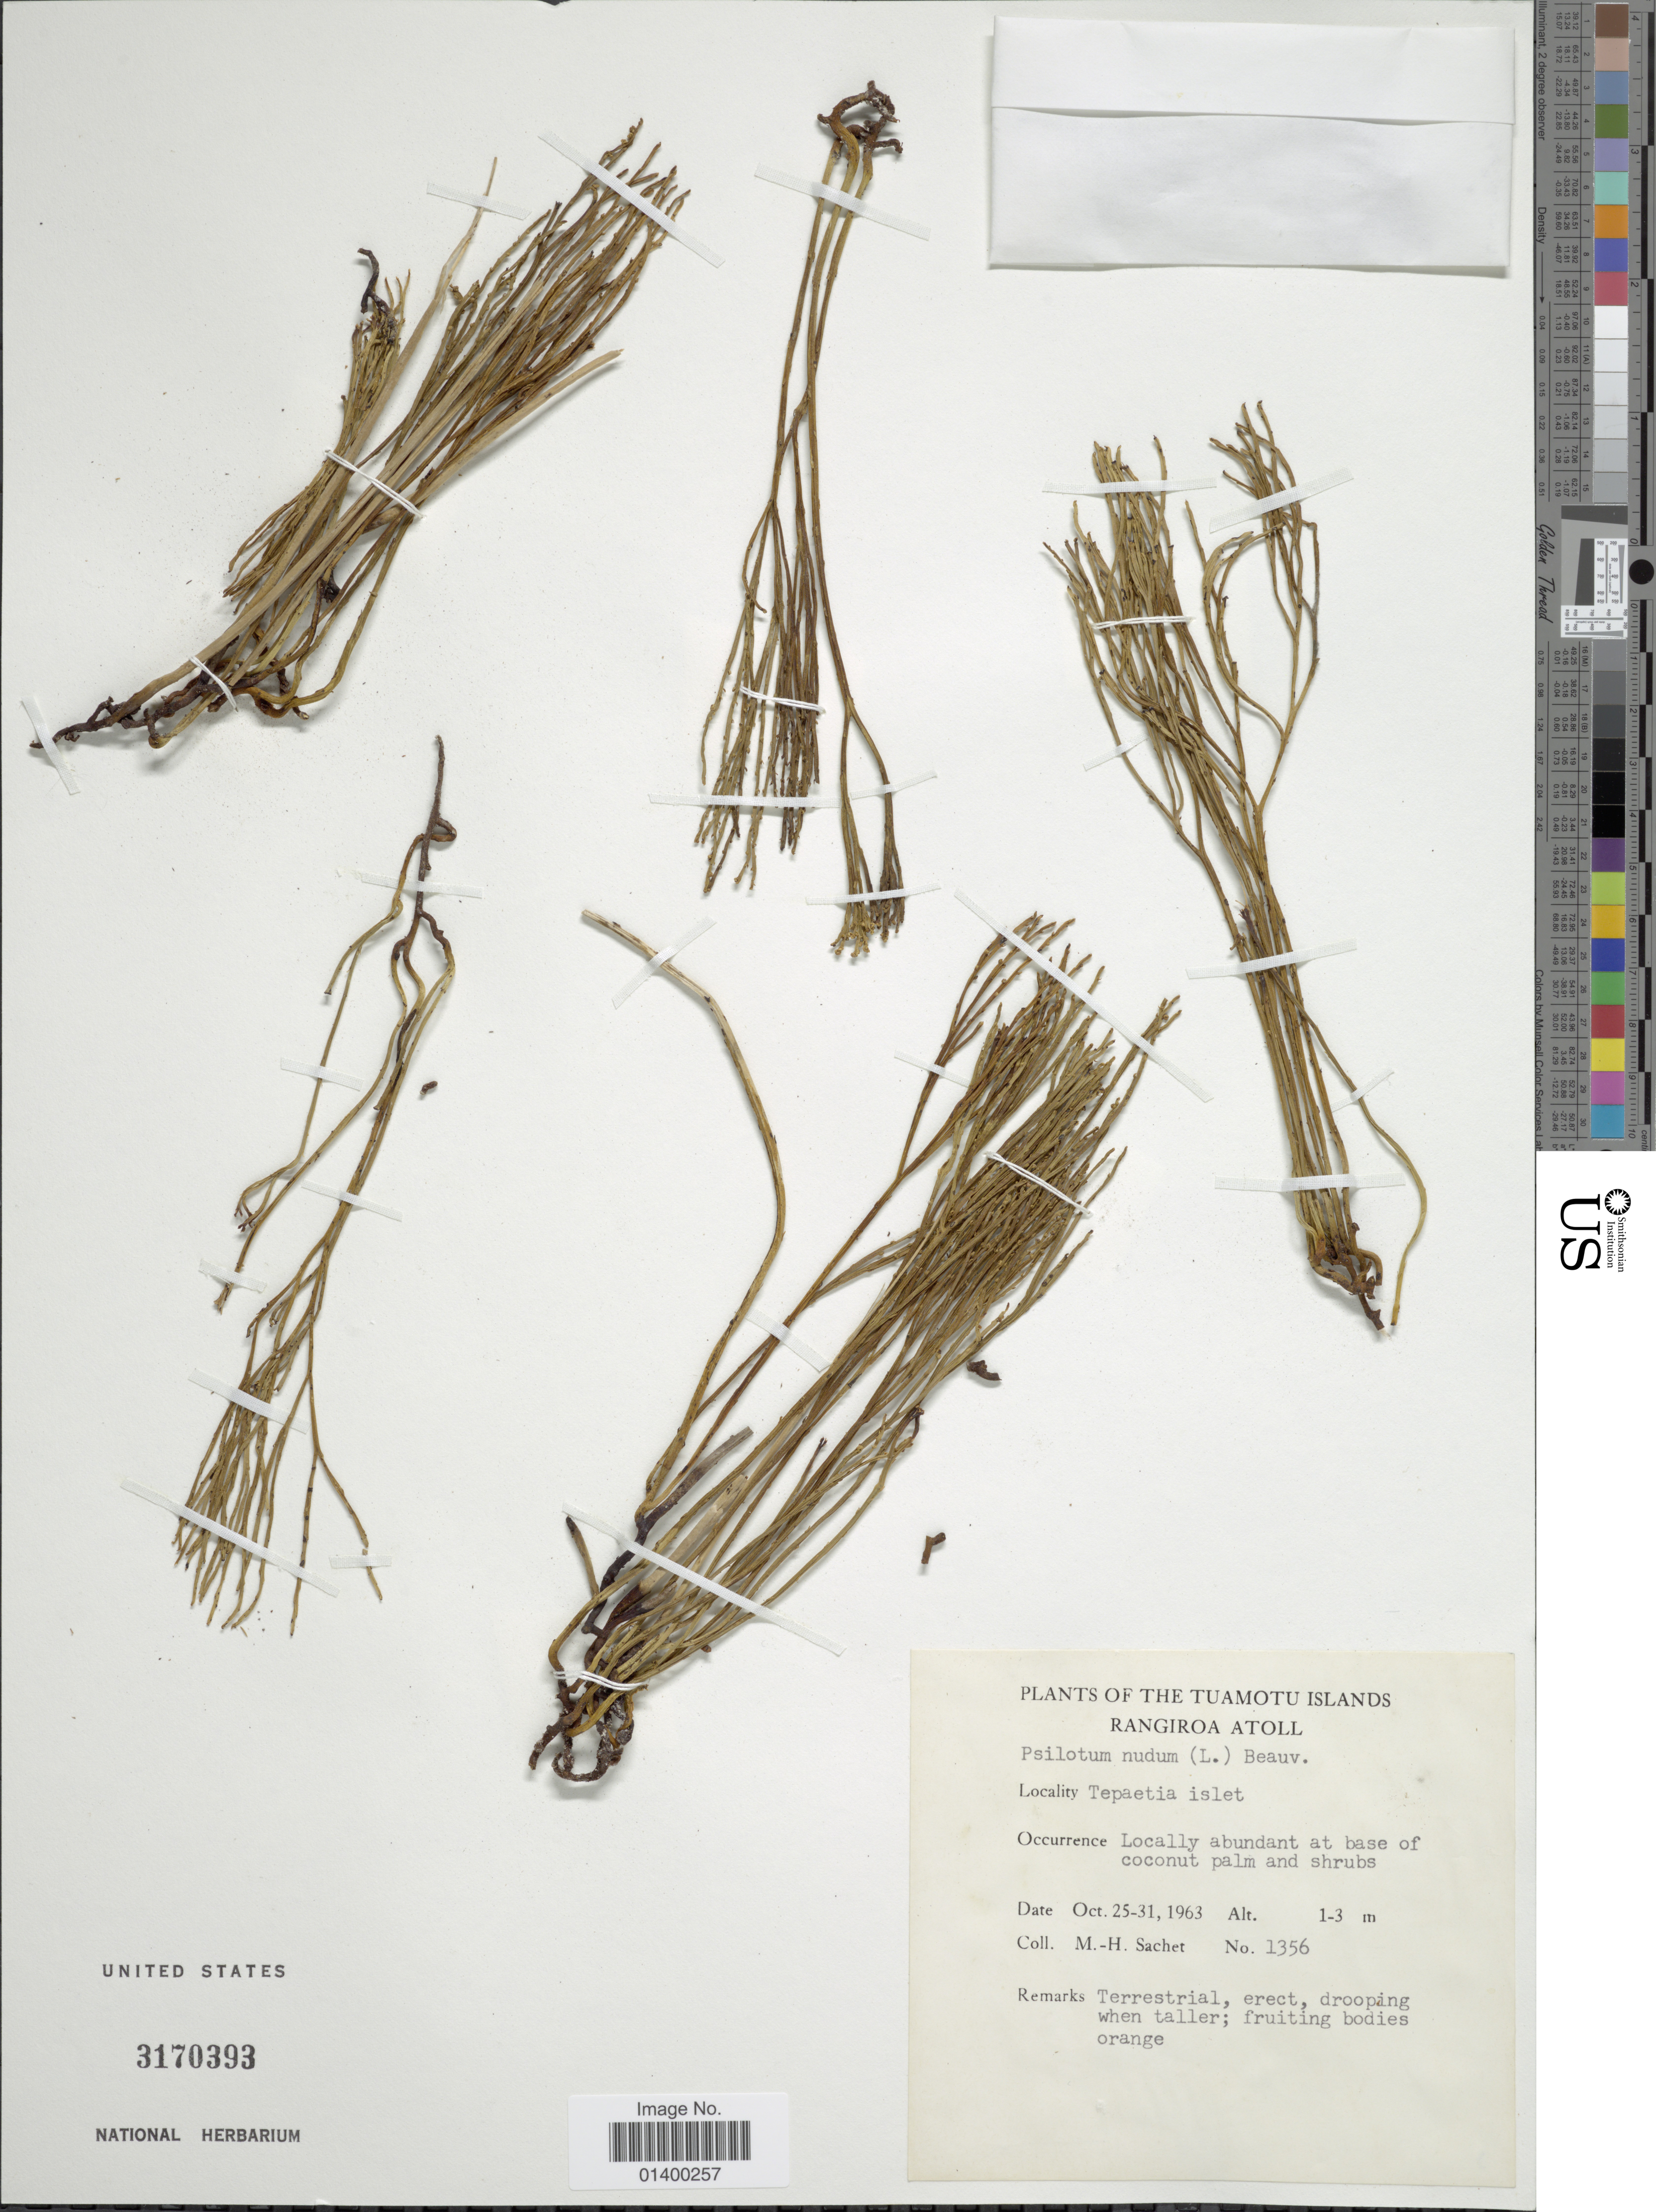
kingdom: Plantae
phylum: Tracheophyta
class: Polypodiopsida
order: Psilotales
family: Psilotaceae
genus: Psilotum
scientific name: Psilotum nudum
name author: (L.) P. Beauv.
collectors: M.-H. Sachet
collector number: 1356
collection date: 1963-10-25/1963-10-31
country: French Polynesia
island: Rangiroa [Deans] Atoll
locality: Tuamotu Islands, Rangiroa Atoll, Tepaetia islet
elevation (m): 1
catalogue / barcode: US 3170393